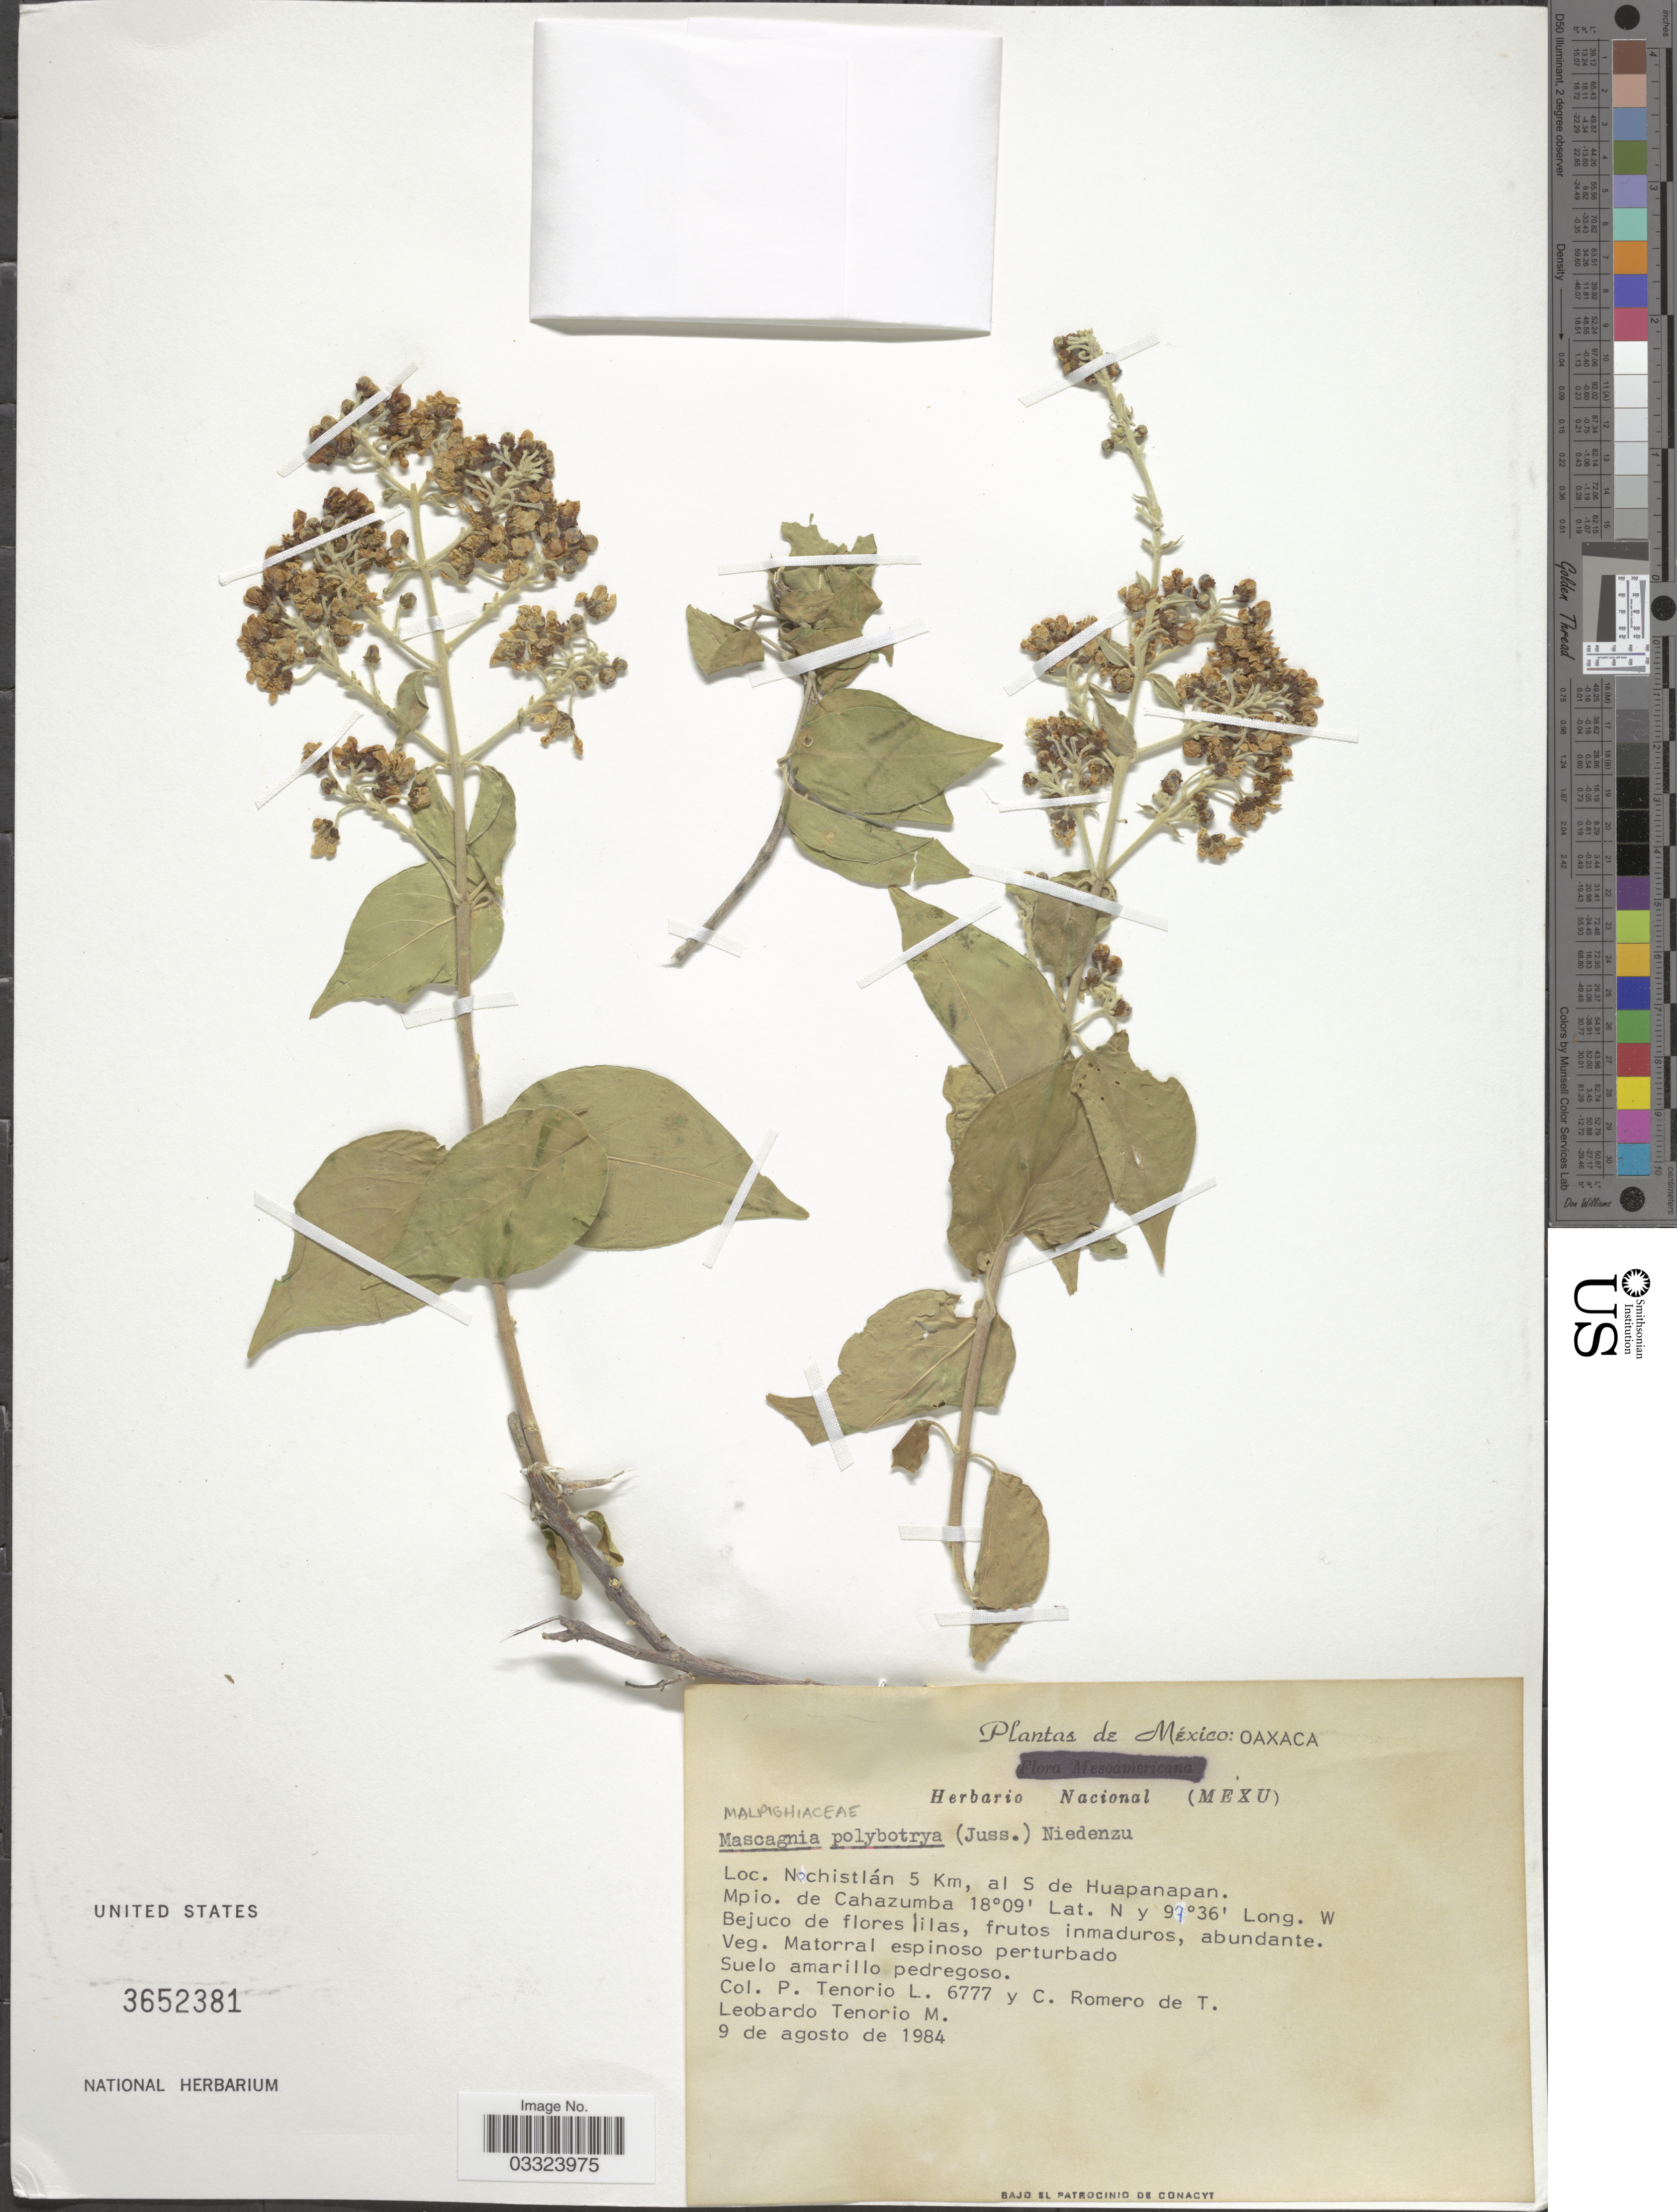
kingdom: Plantae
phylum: Tracheophyta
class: Magnoliopsida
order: Malpighiales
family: Malpighiaceae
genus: Mascagnia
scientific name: Mascagnia polybotrya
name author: (A. Juss.) Nied.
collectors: P. Tenorio L., C. Romero de T. & L. Tenorio M.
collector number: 6777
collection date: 1984-08-09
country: Mexico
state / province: Oaxaca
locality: Nochistlán 5 Km, al S de Huapanapan, Mpio. de Cahazumba.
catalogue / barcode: US 3652381